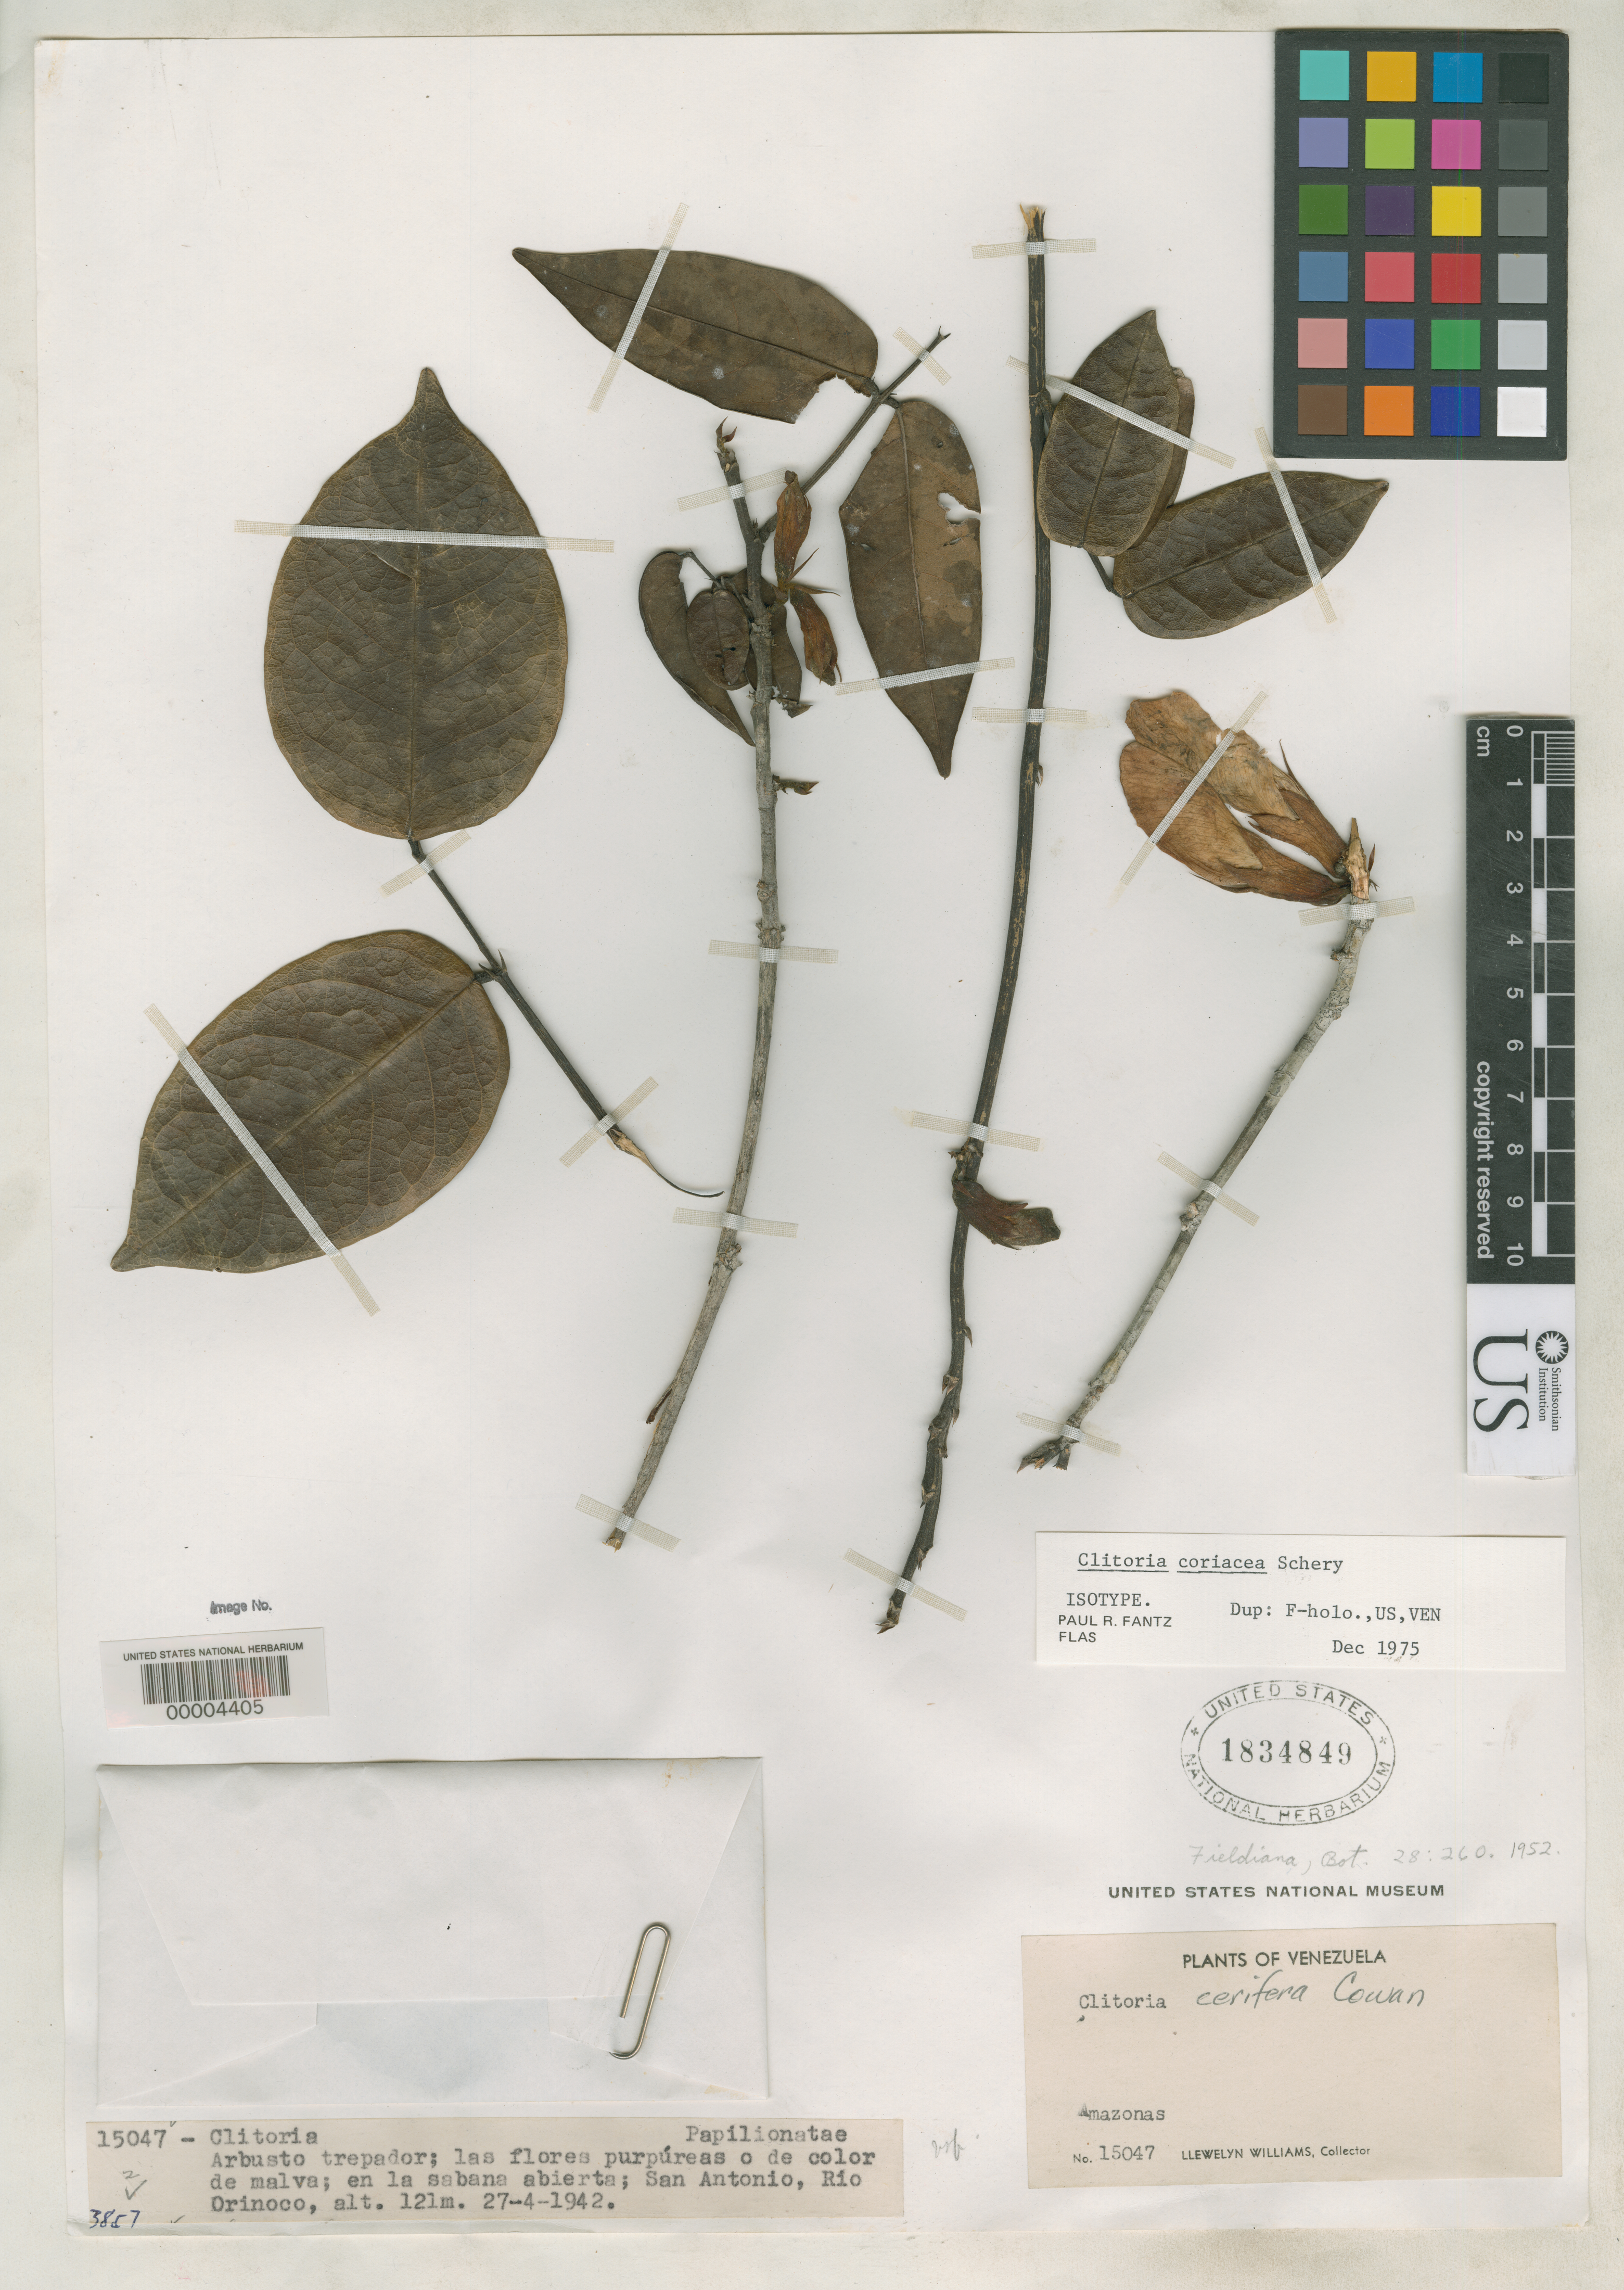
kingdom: Plantae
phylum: Tracheophyta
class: Magnoliopsida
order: Fabales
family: Fabaceae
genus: Clitoria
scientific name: Clitoria coriacea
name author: Schery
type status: Isotype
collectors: Ll. Williams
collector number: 15047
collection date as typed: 27 Apr 1942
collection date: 1942-04-27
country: Venezuela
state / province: Amazonas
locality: San Antonio, Rio Orinoco.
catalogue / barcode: US 1834849